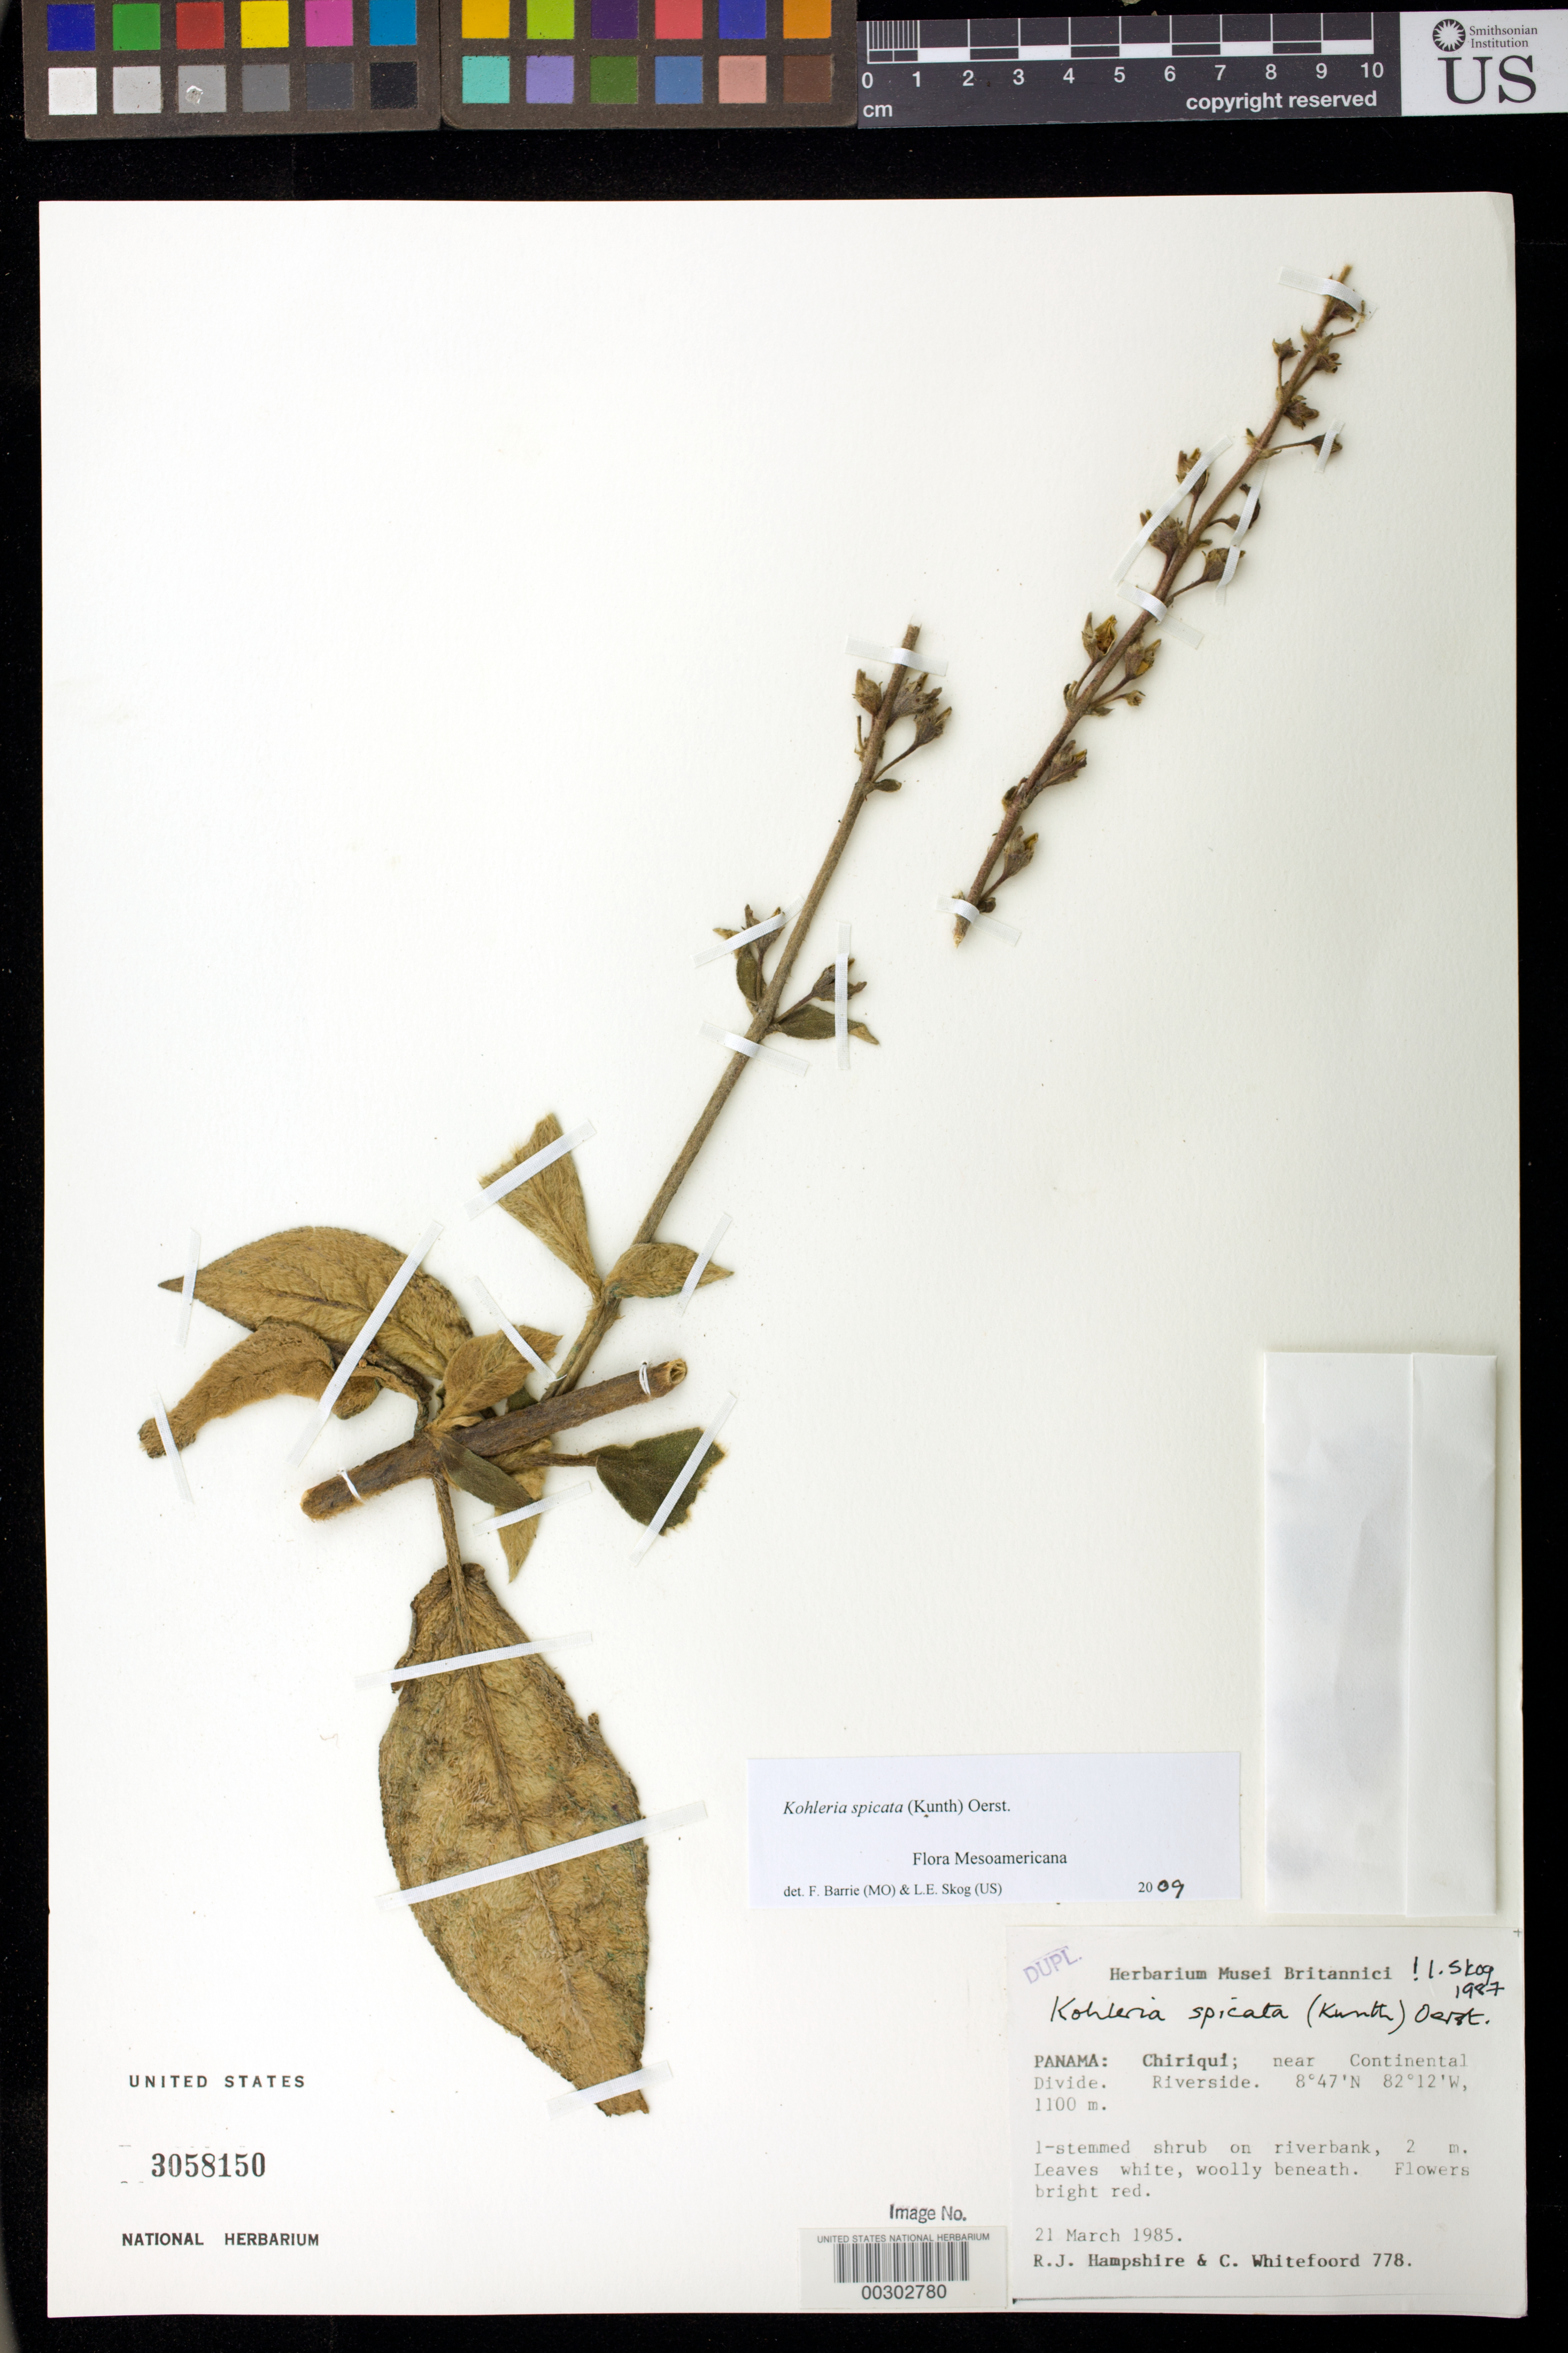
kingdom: Plantae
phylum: Tracheophyta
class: Magnoliopsida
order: Lamiales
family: Gesneriaceae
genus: Kohleria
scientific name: Kohleria spicata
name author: (Kunth) Oerst.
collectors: R. Hampshire & C. Whitefoord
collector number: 778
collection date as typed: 21 Mar 1985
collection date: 1985-03-21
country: Panama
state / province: Chiriquí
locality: Near Continental Divide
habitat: Riverside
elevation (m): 1100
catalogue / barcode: US 3058150